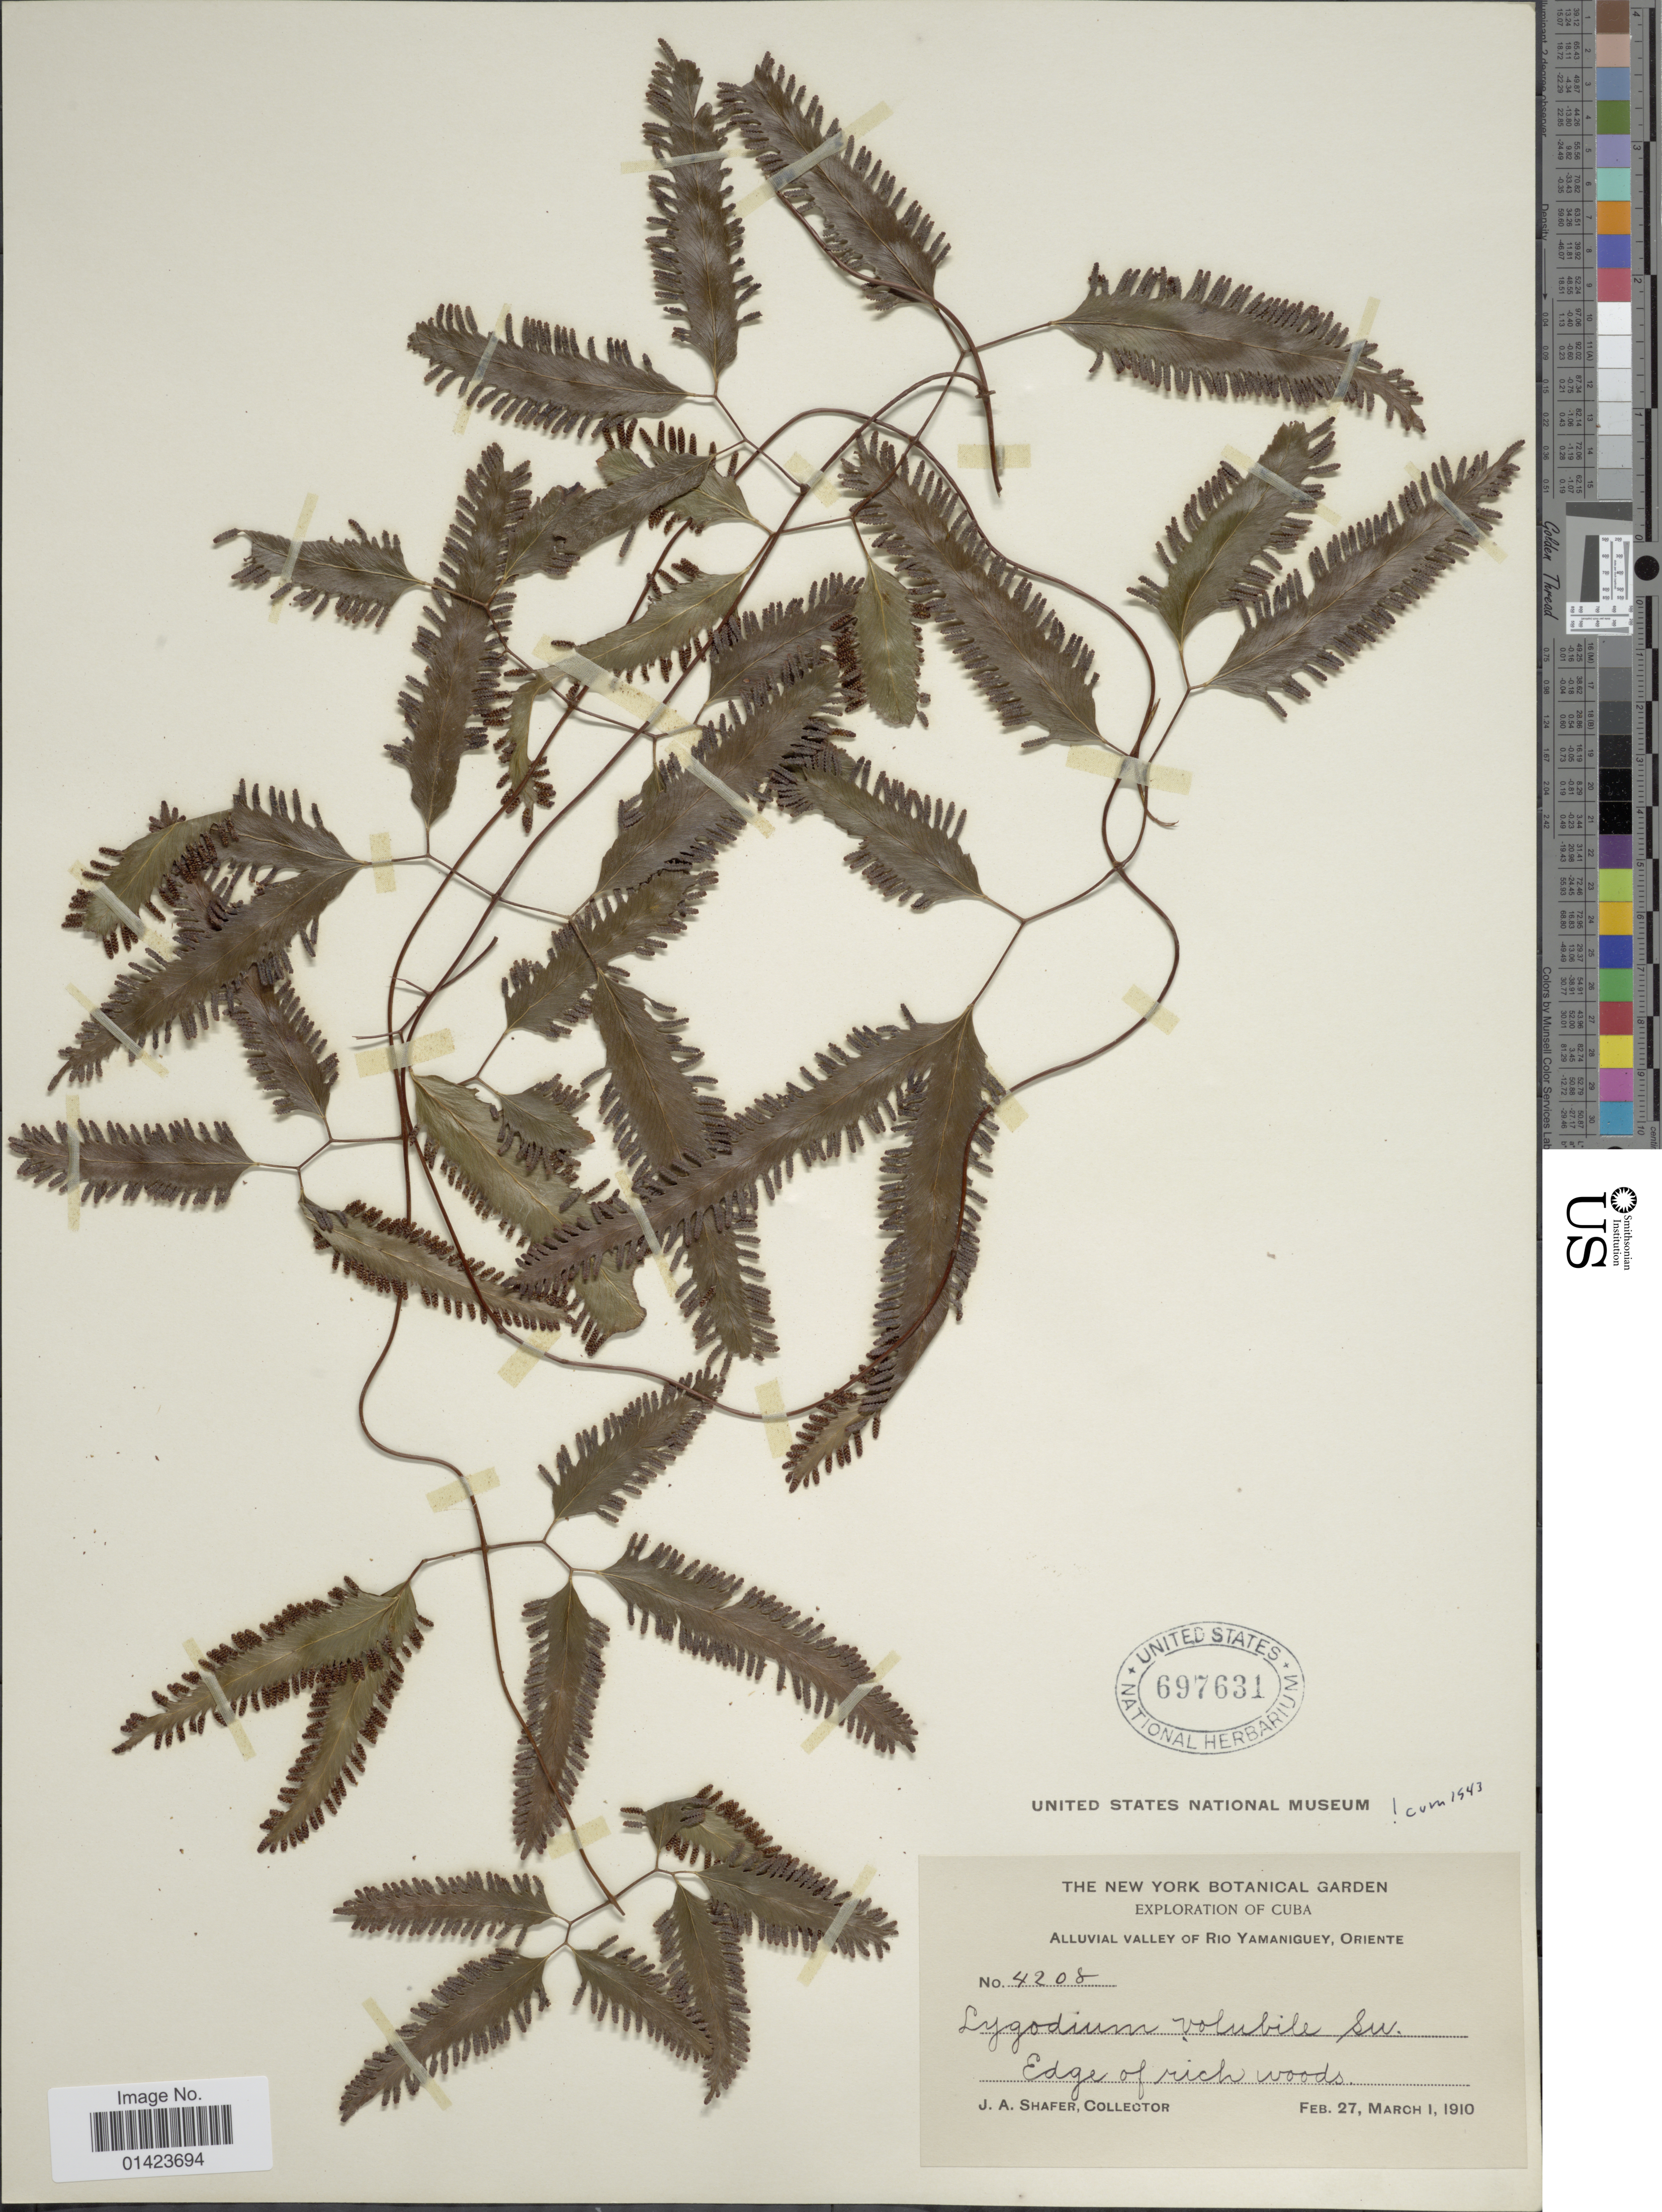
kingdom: Plantae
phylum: Tracheophyta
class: Polypodiopsida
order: Schizaeales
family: Lygodiaceae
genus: Lygodium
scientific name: Lygodium volubile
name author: Sw.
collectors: J. A. Shafer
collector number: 4208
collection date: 1910-02-27/1910-03-01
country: Cuba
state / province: Oriente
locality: Alluvial valley of Rio Yamaniguey, Oriente, edge of rich woods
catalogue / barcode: US 697631